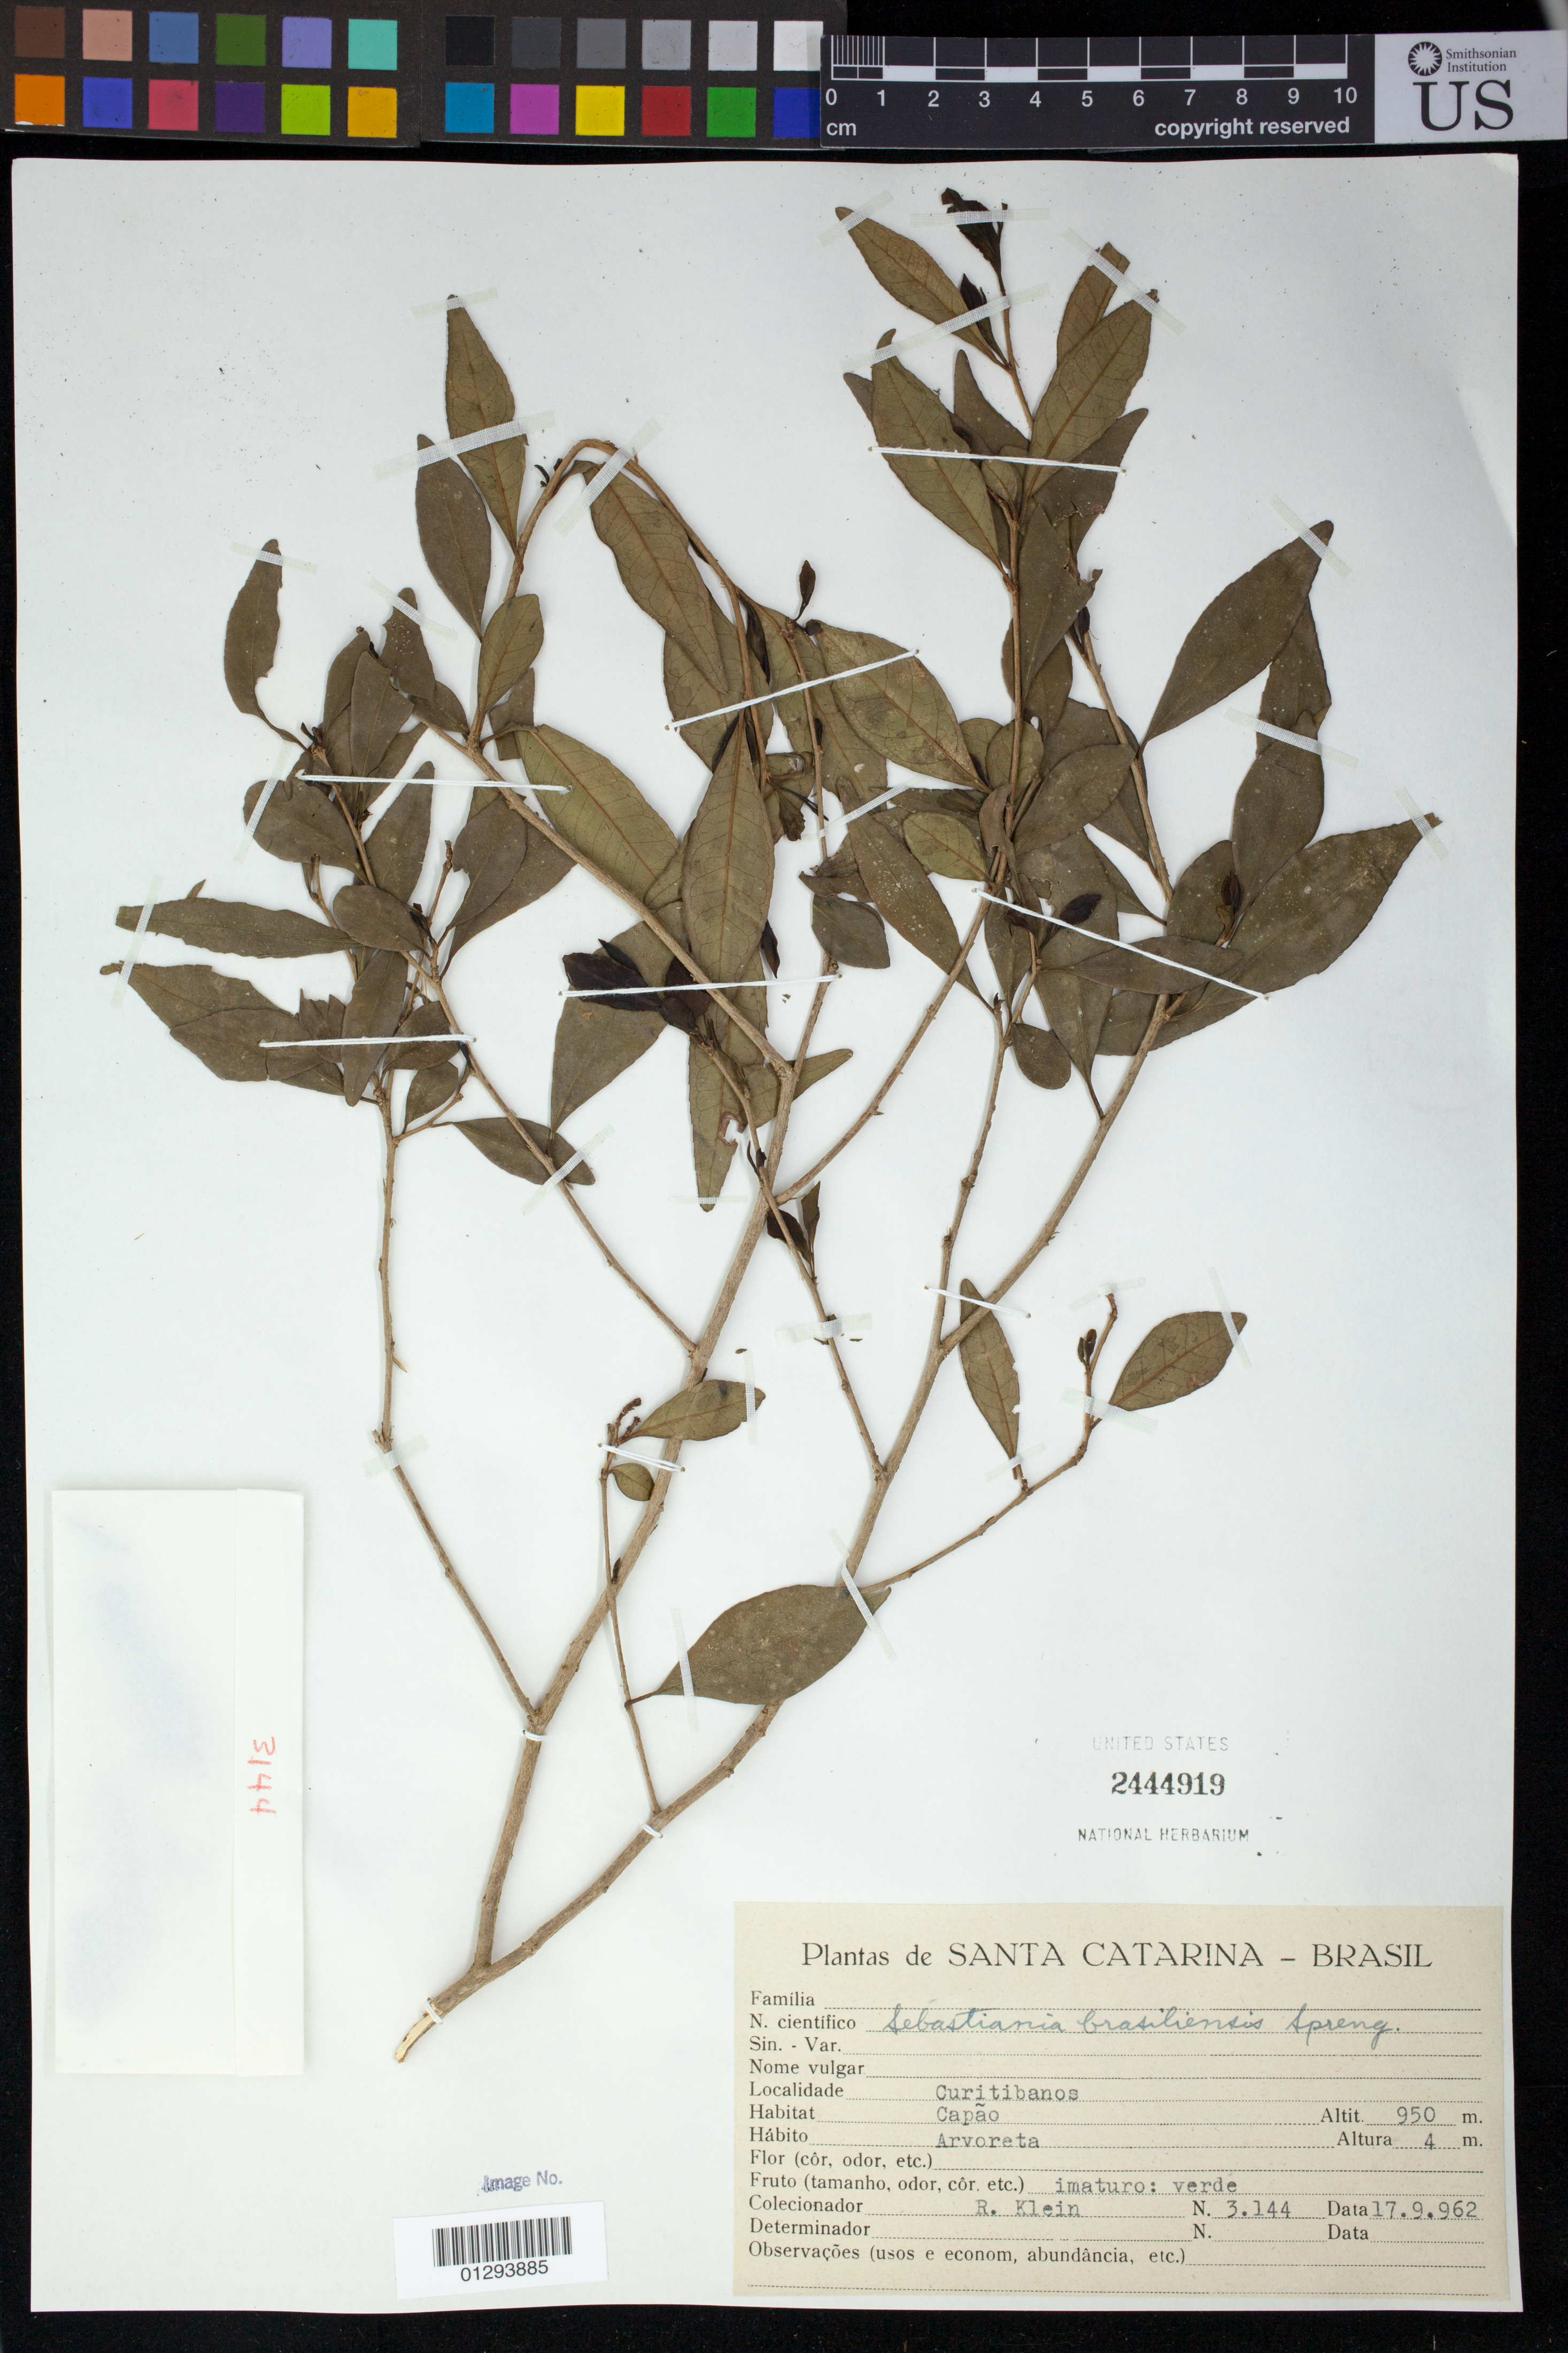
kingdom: Plantae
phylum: Tracheophyta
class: Magnoliopsida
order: Malpighiales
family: Euphorbiaceae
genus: Sebastiania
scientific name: Sebastiania brasiliensis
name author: Spreng.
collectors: R. M. Klein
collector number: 3144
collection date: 1962-09-17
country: Brazil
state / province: Santa Catarina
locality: Curitibanos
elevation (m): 950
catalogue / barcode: US 2444919